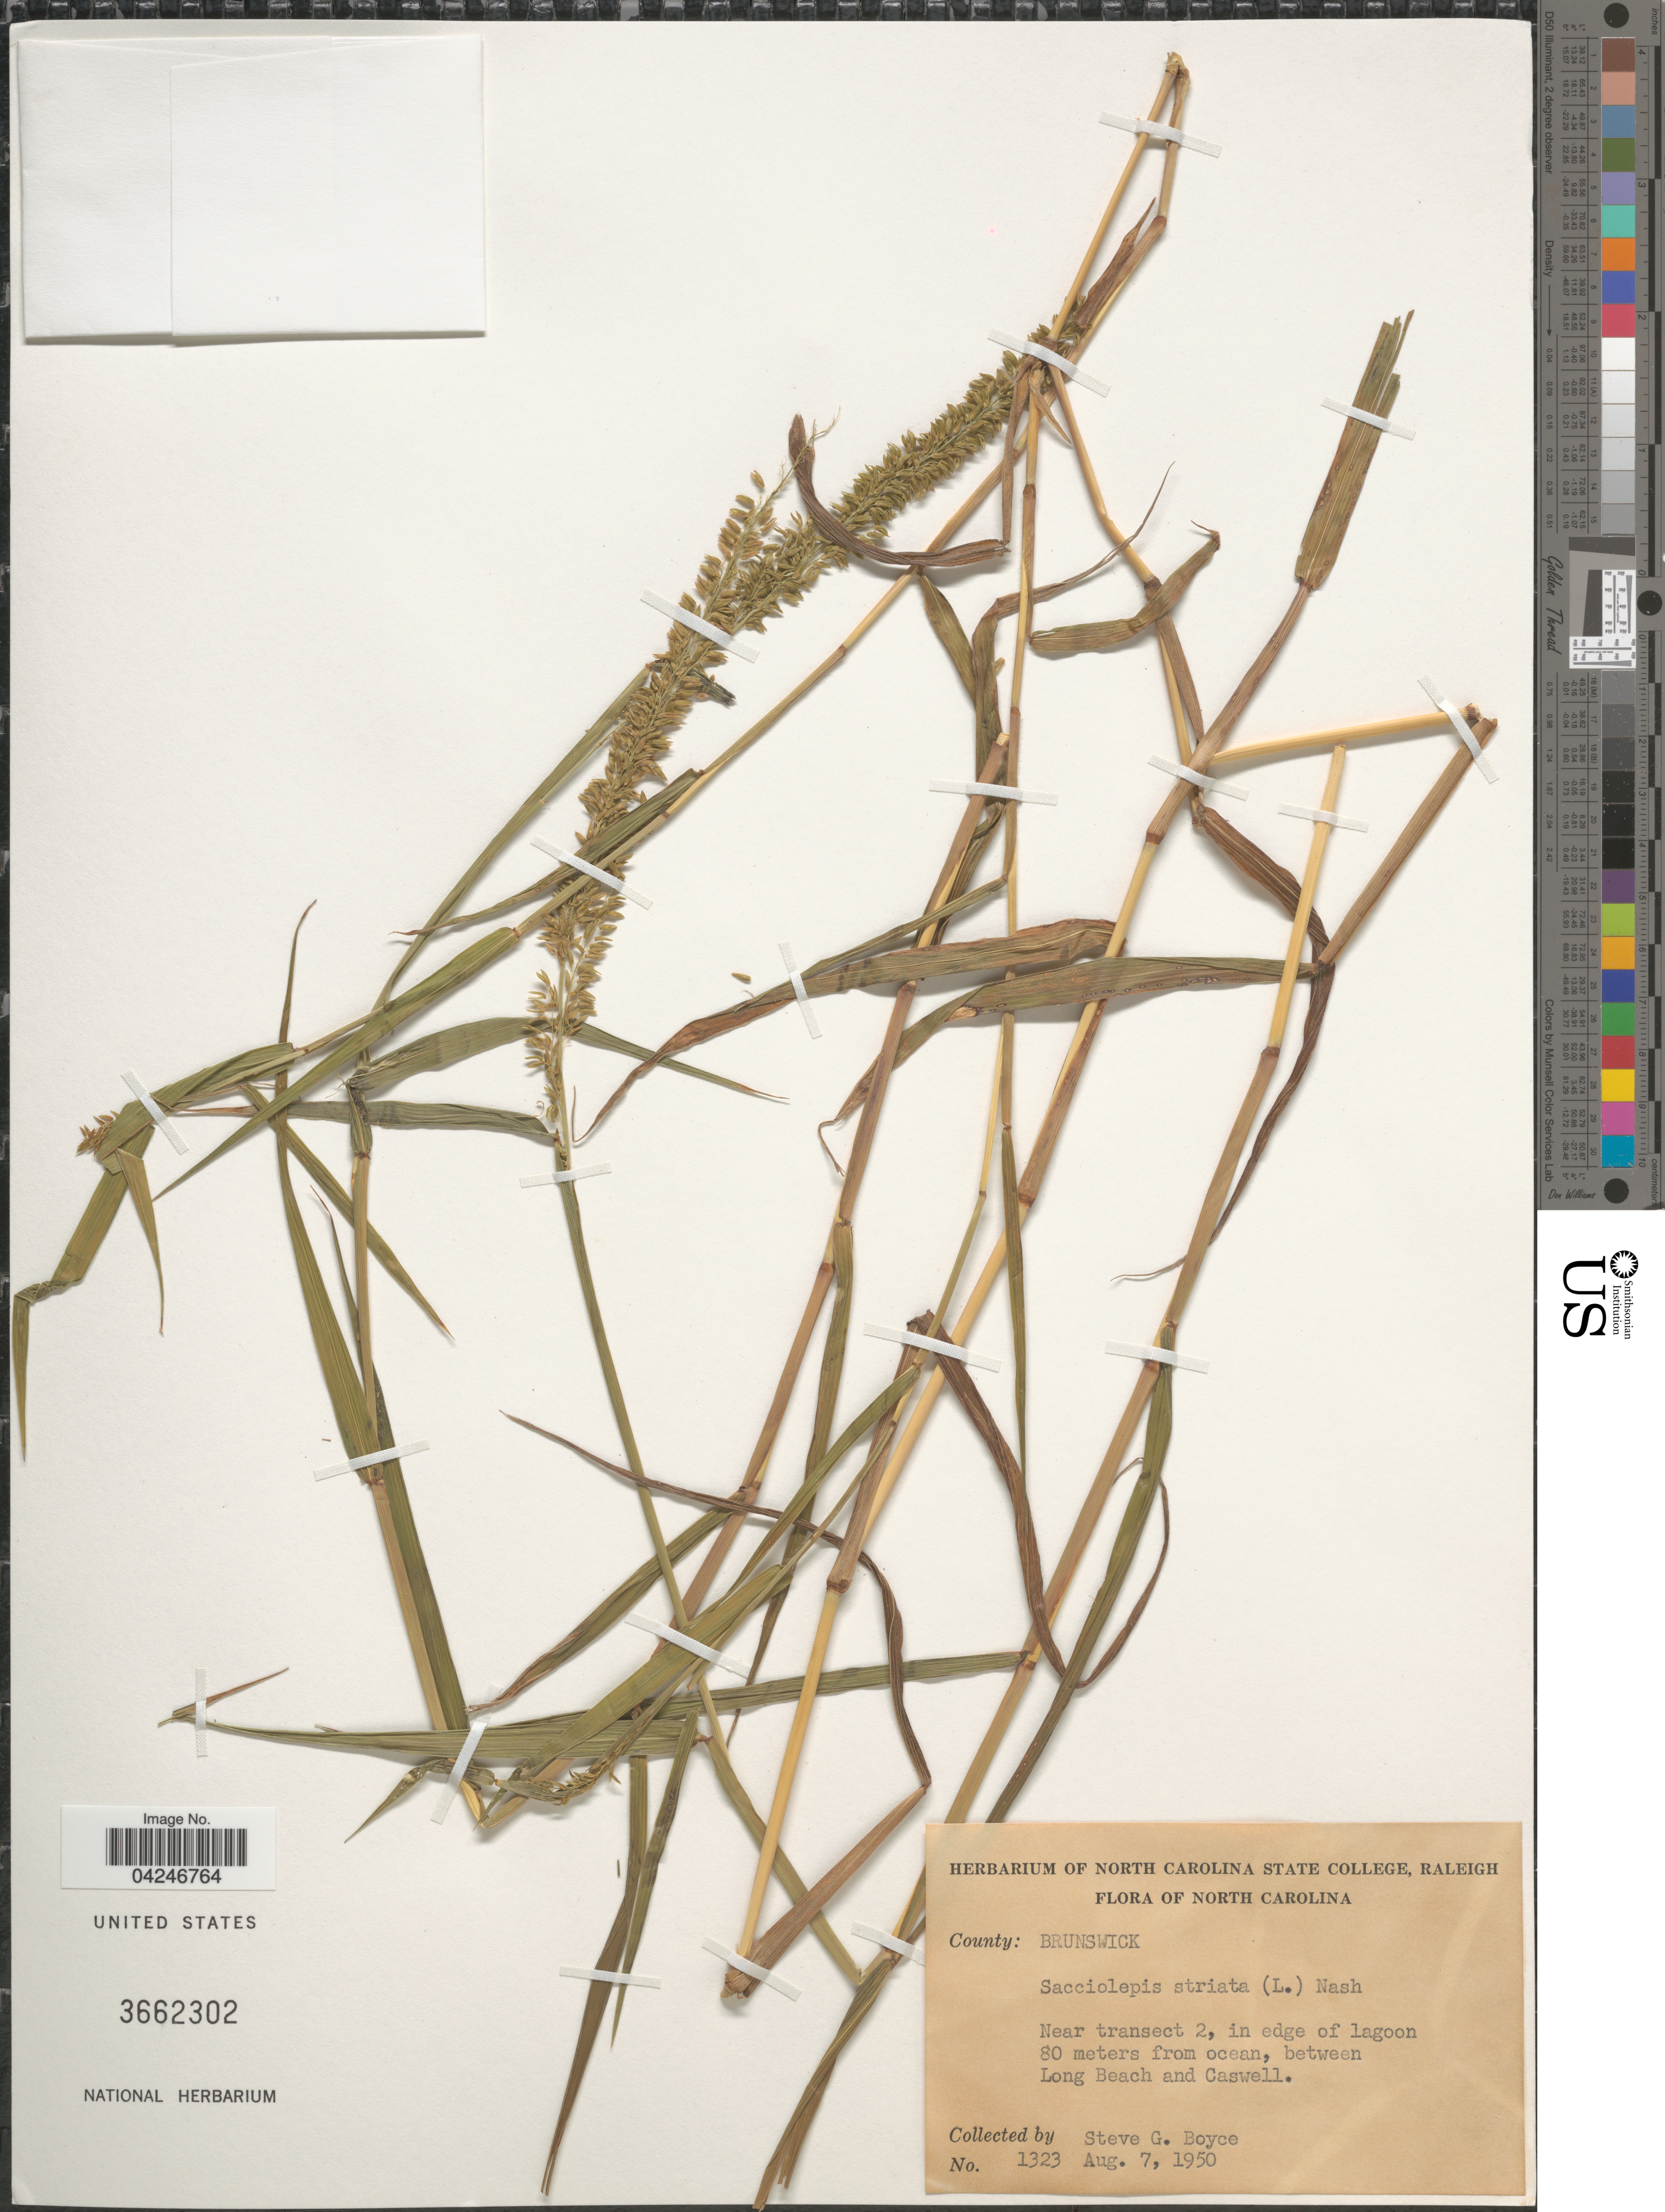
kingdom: Plantae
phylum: Tracheophyta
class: Liliopsida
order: Poales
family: Poaceae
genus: Sacciolepis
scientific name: Sacciolepis striata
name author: (L.) Nash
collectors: S. Boyce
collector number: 1323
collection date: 1950-08-07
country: United States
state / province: North Carolina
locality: County: Brunswick. Near transect 2, in edge of lagoon 80 meters from ocean, between Long Beach and Caswell.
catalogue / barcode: US 3662302